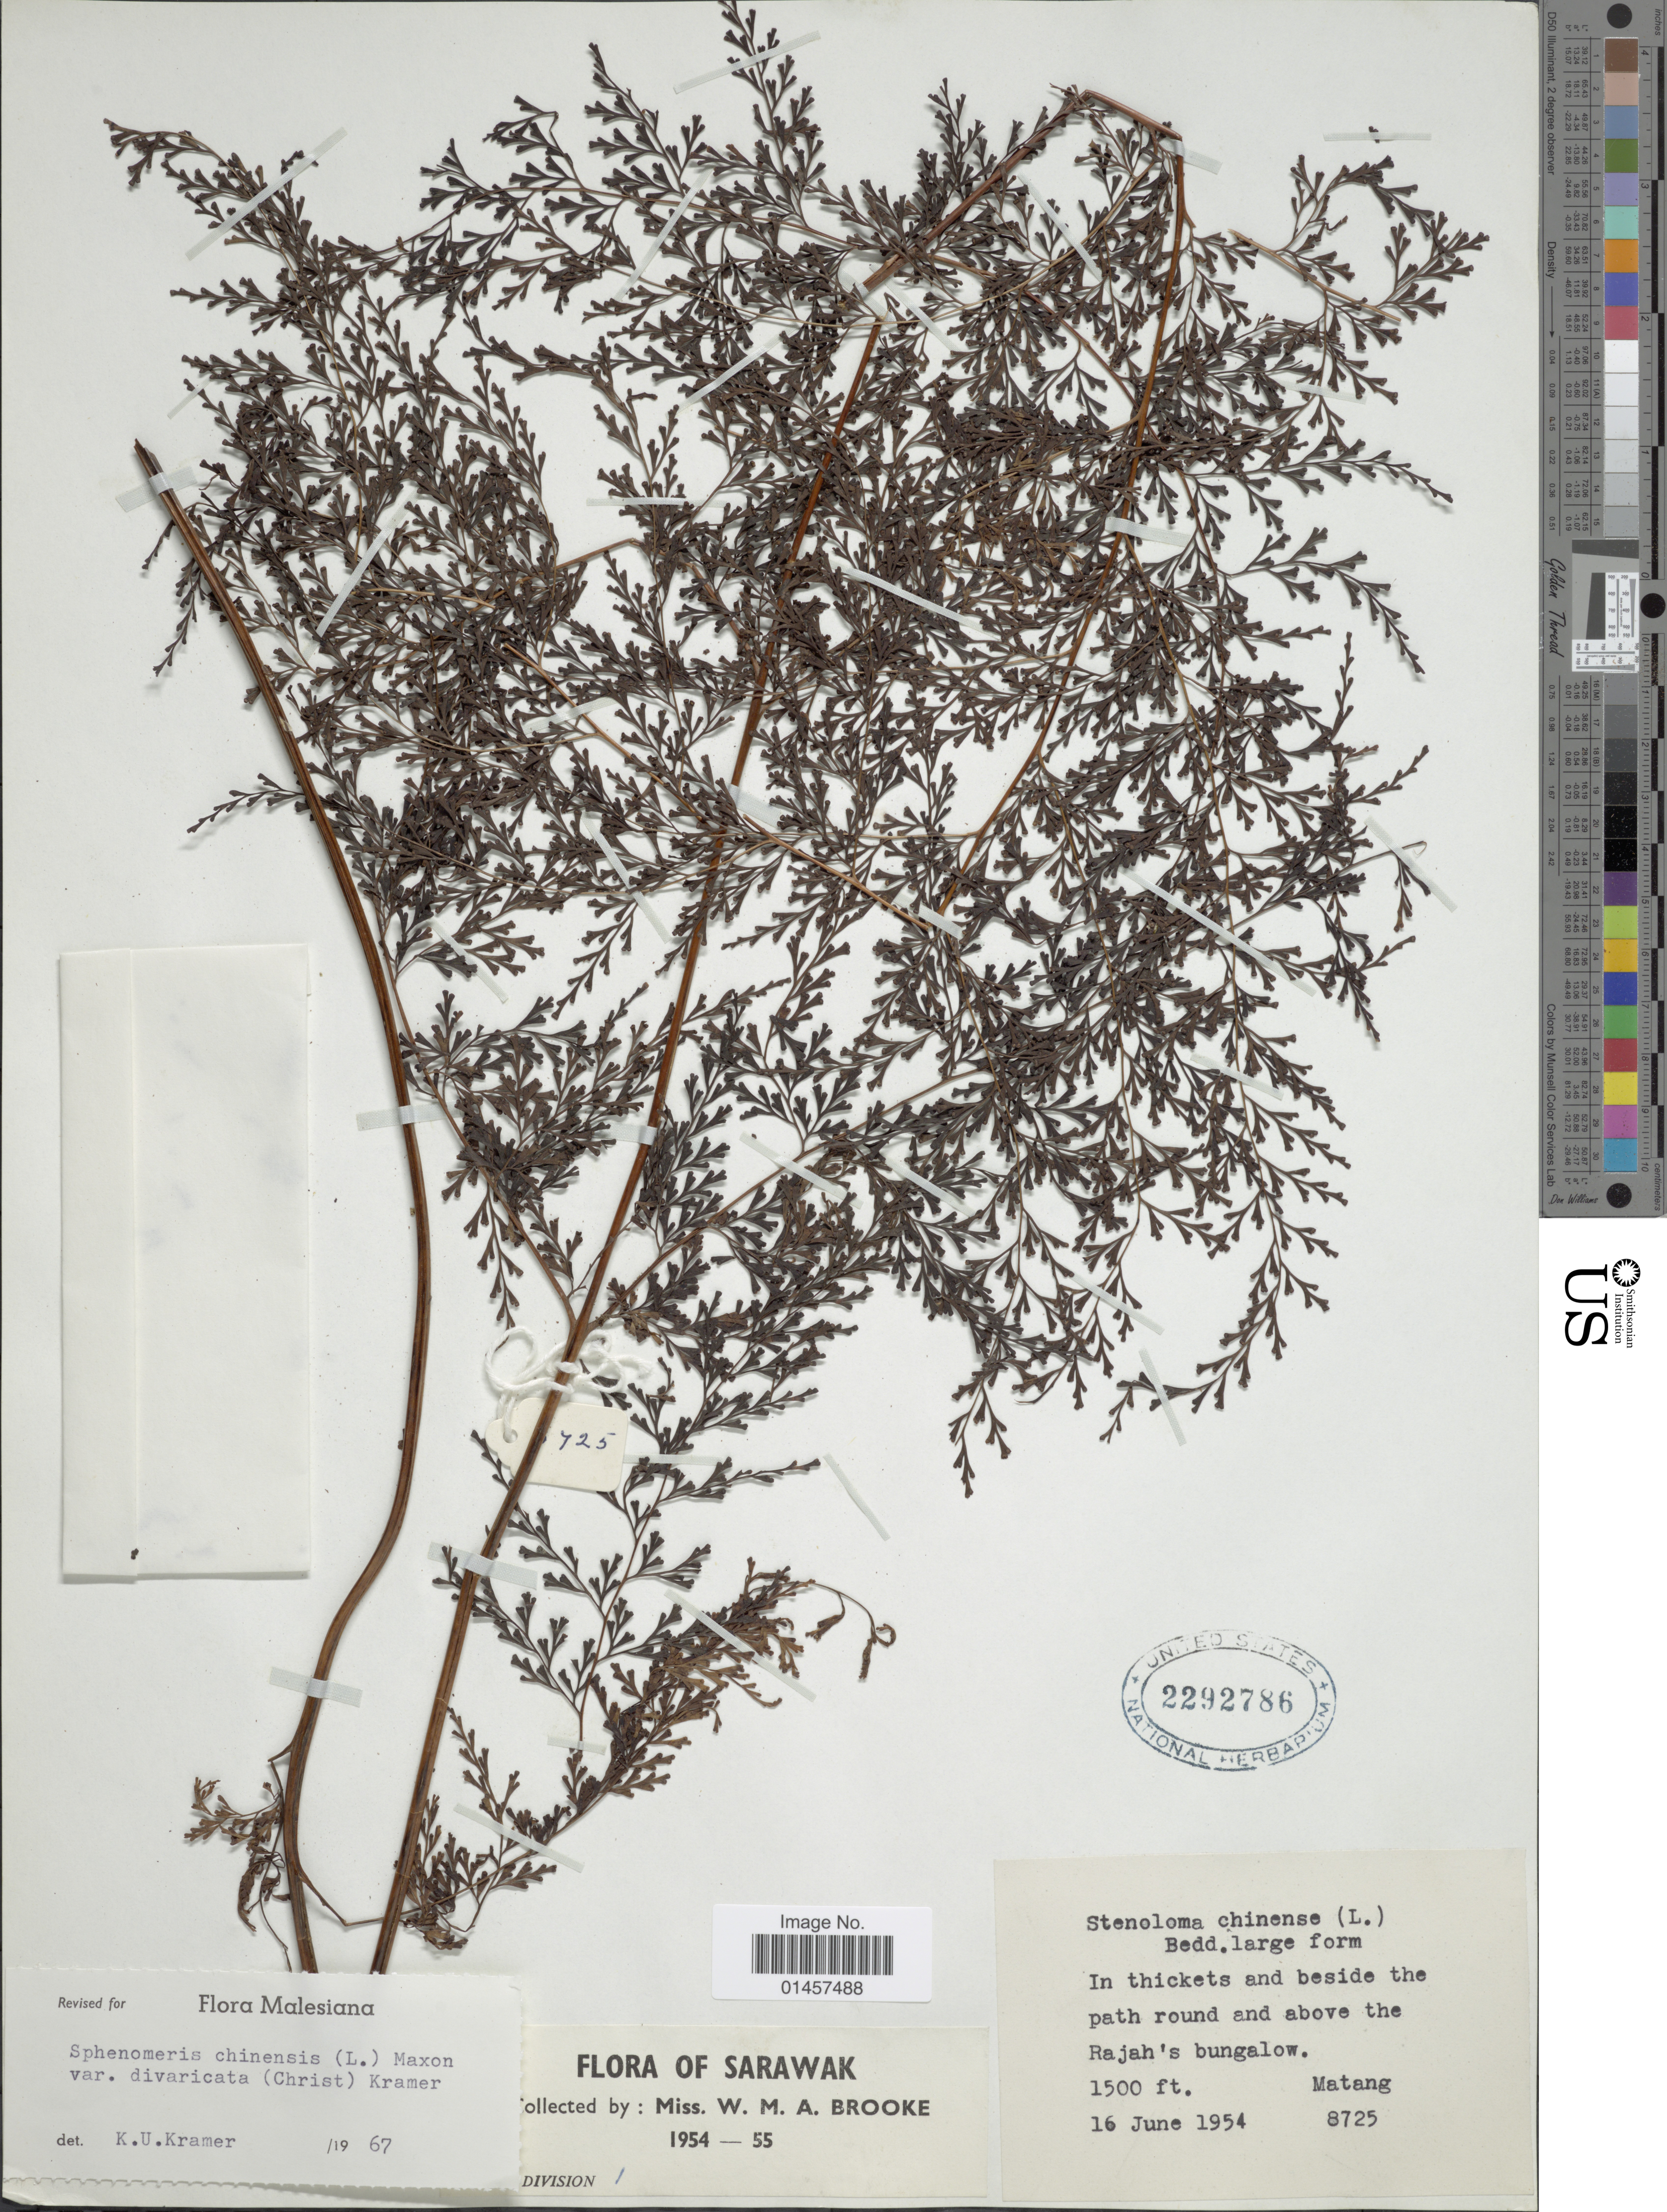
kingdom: Plantae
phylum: Tracheophyta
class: Polypodiopsida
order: Polypodiales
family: Lindsaeaceae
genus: Sphenomeris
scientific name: Sphenomeris chinensis var. divaricata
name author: (Christ) K.U. Kramer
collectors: W. Brooke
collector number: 8725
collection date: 1954-02-16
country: Malaysia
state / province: Sarawak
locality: Sarawak, In thickets and beside the path round and above the Rajah's bungalow, Matang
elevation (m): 457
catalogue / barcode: US 2292786